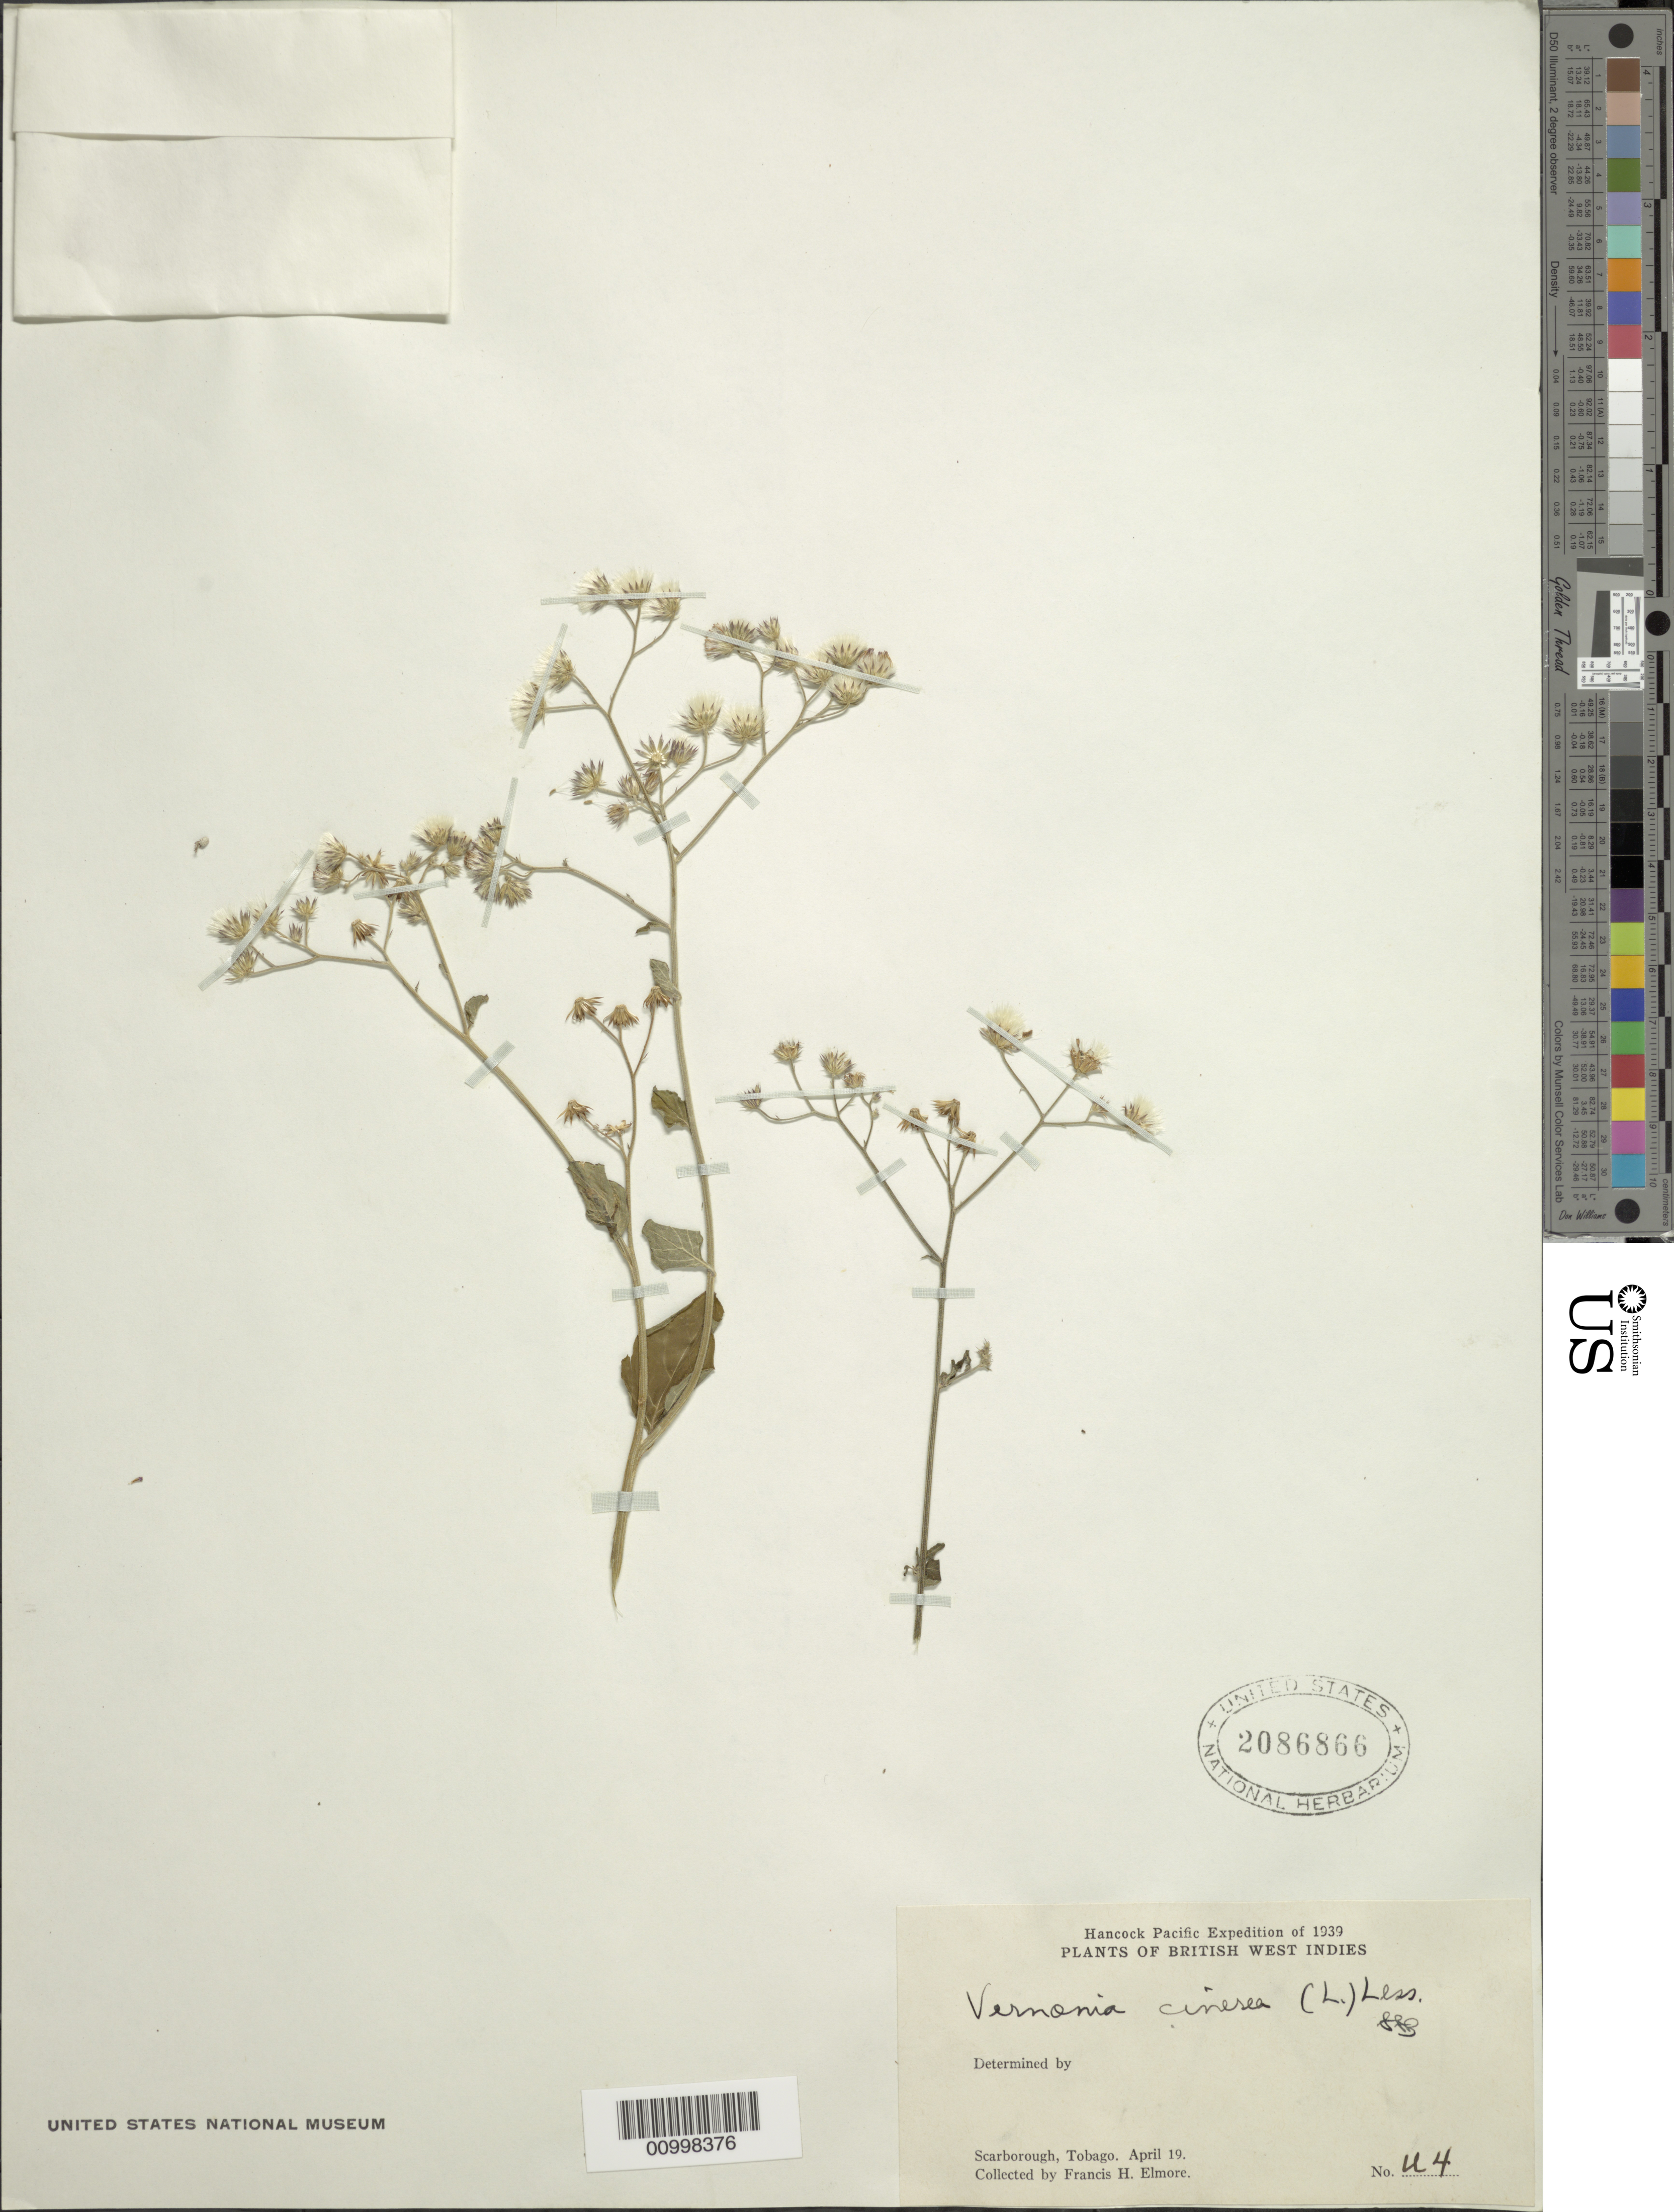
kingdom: Plantae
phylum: Tracheophyta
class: Magnoliopsida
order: Asterales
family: Asteraceae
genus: Cyanthillium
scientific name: Cyanthillium cinereum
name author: (L.) H. Rob.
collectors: F. H. Elmore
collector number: U4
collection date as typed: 19 Apr 1939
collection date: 1939-04-19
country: Trinidad and Tobago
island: Tobago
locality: Scarborough.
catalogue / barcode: US 2086866